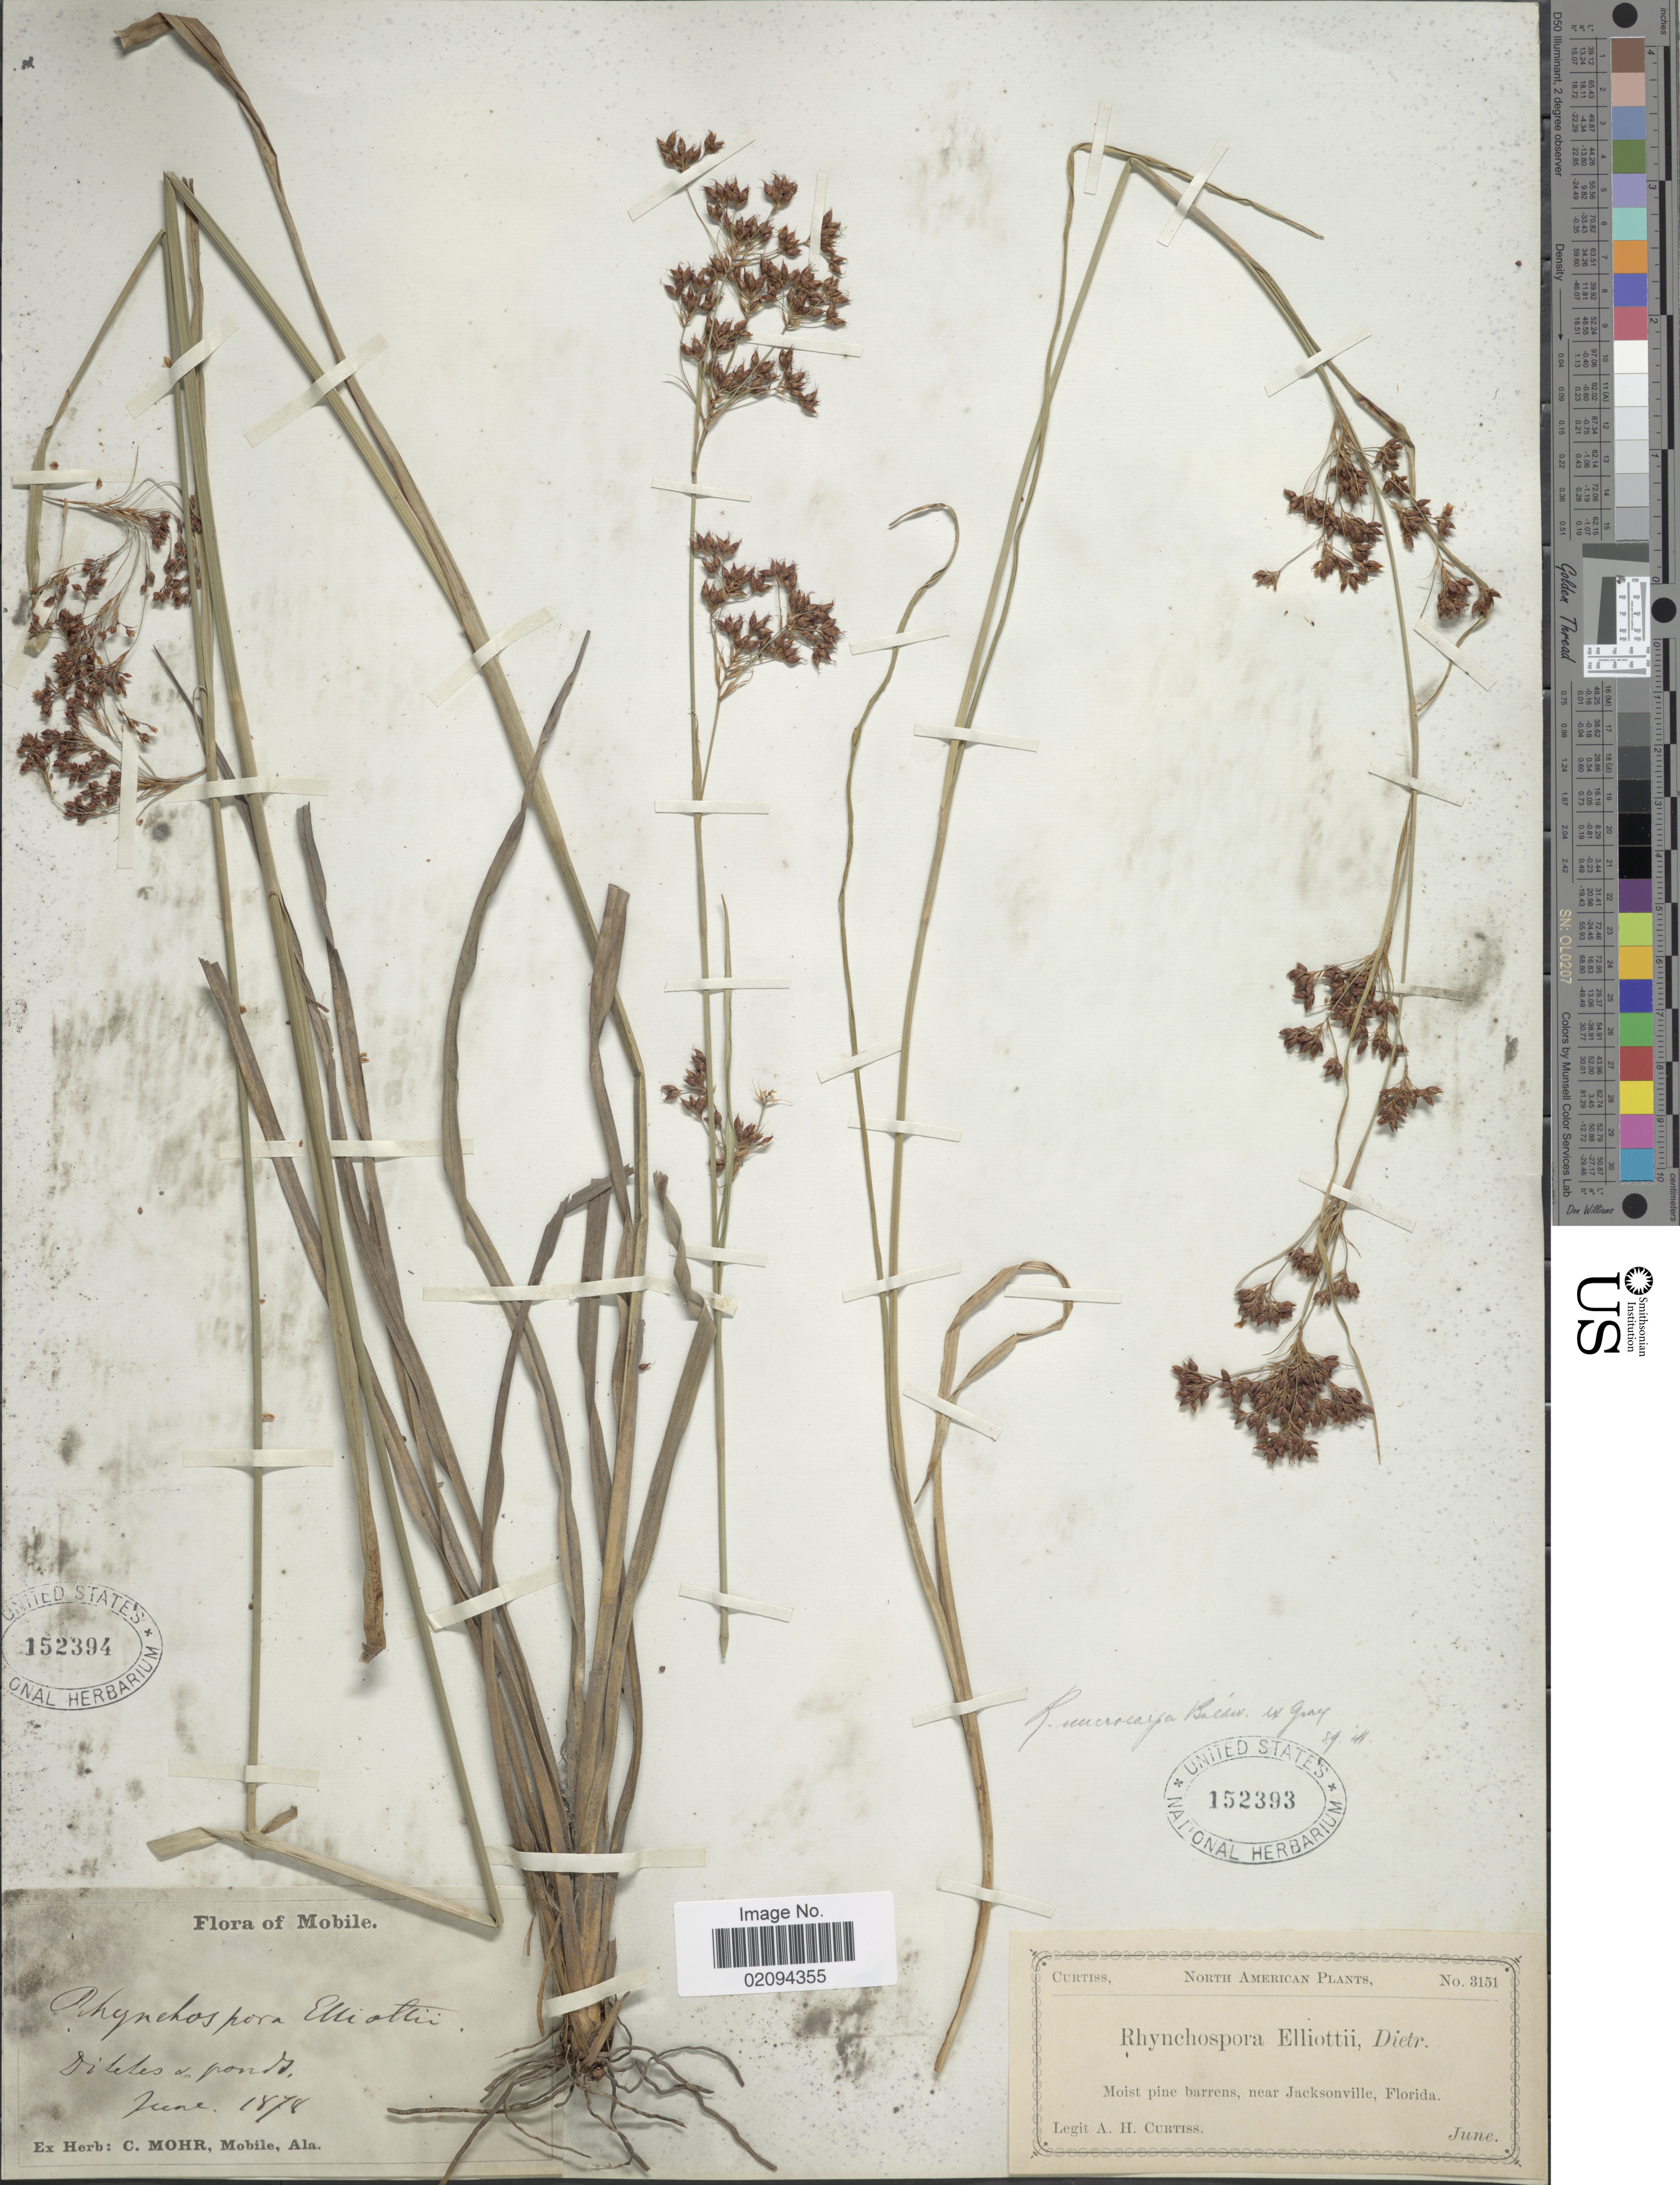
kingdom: Plantae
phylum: Tracheophyta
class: Liliopsida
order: Poales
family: Cyperaceae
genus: Rhynchospora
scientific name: Rhynchospora microcarpa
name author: Baldwin ex A. Gray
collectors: ex herb. C. Mohr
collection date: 1878-06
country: United States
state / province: Alabama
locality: Mobile. Ditches and ponds.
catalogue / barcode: US 152394-2